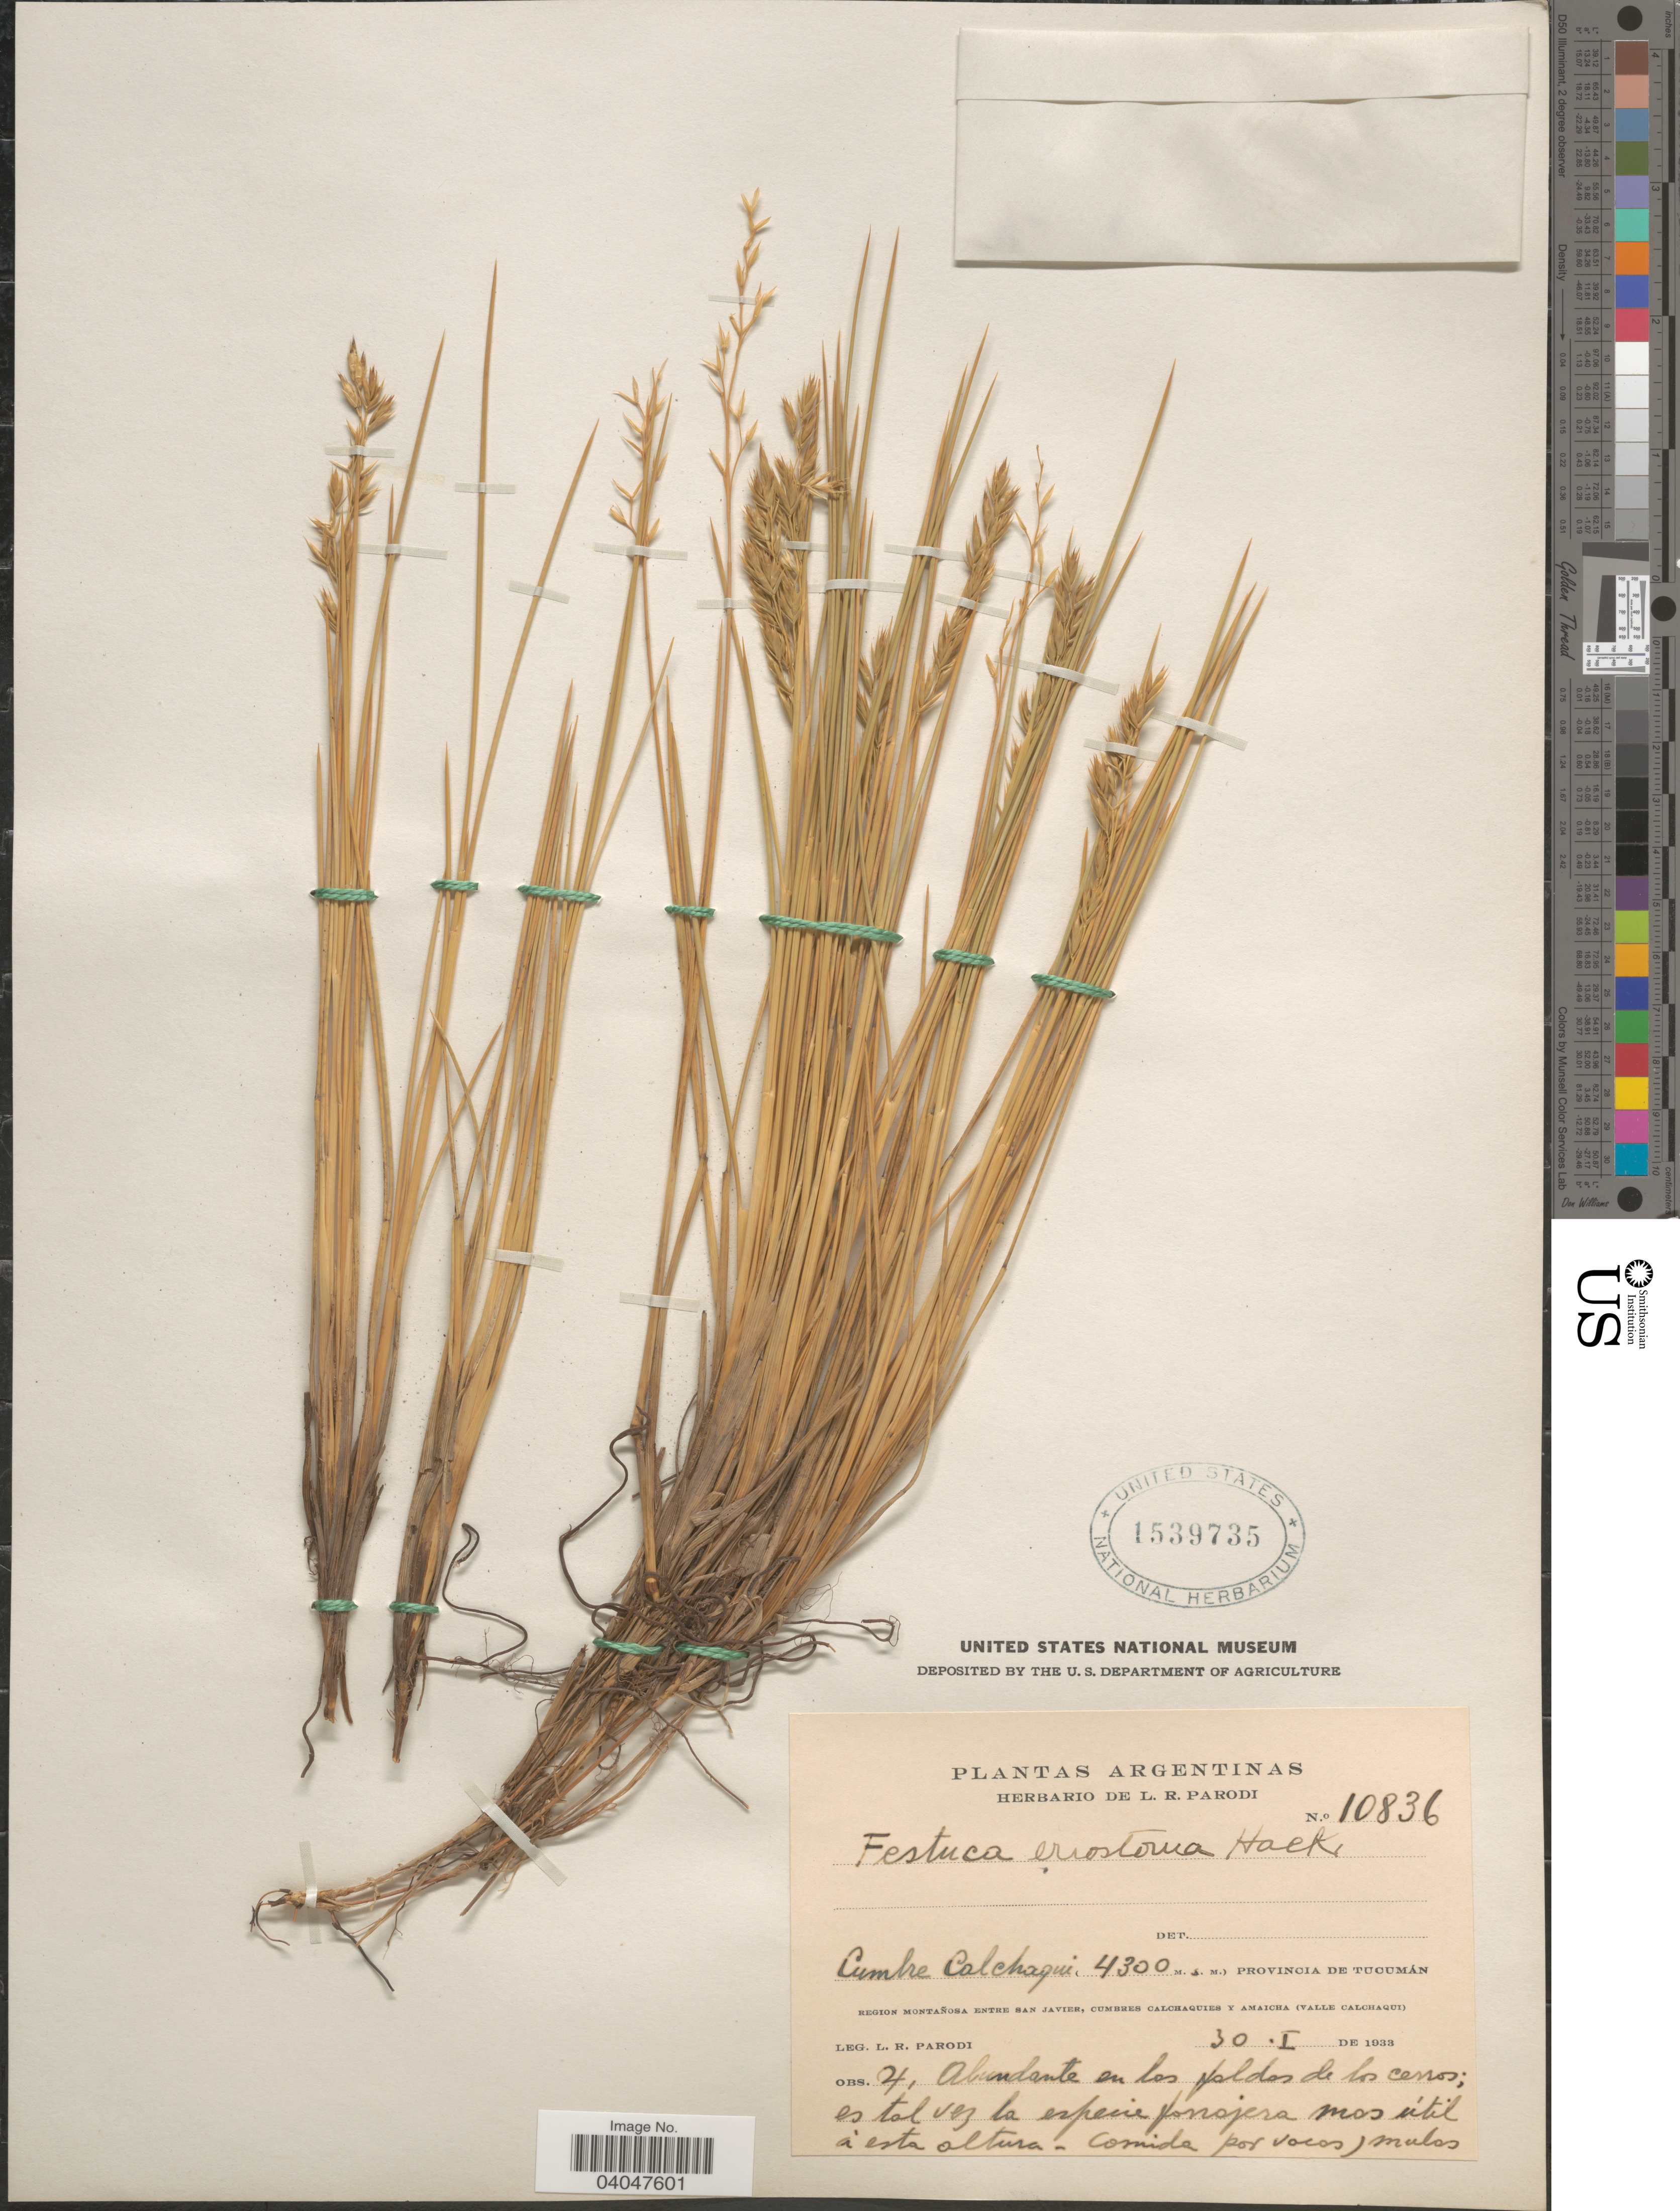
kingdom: Plantae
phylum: Tracheophyta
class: Liliopsida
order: Poales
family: Poaceae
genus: Festuca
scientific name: Festuca eriostoma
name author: Hack.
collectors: L. R. Parodi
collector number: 10836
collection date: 1938-01-30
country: Argentina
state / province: Tucuman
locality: Cumbre Calchaqui. Region Montañosa entre San Javier, cumbres Calchaquies y Amaicha (Valle Calchaqui).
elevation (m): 4300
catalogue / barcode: US 1539735